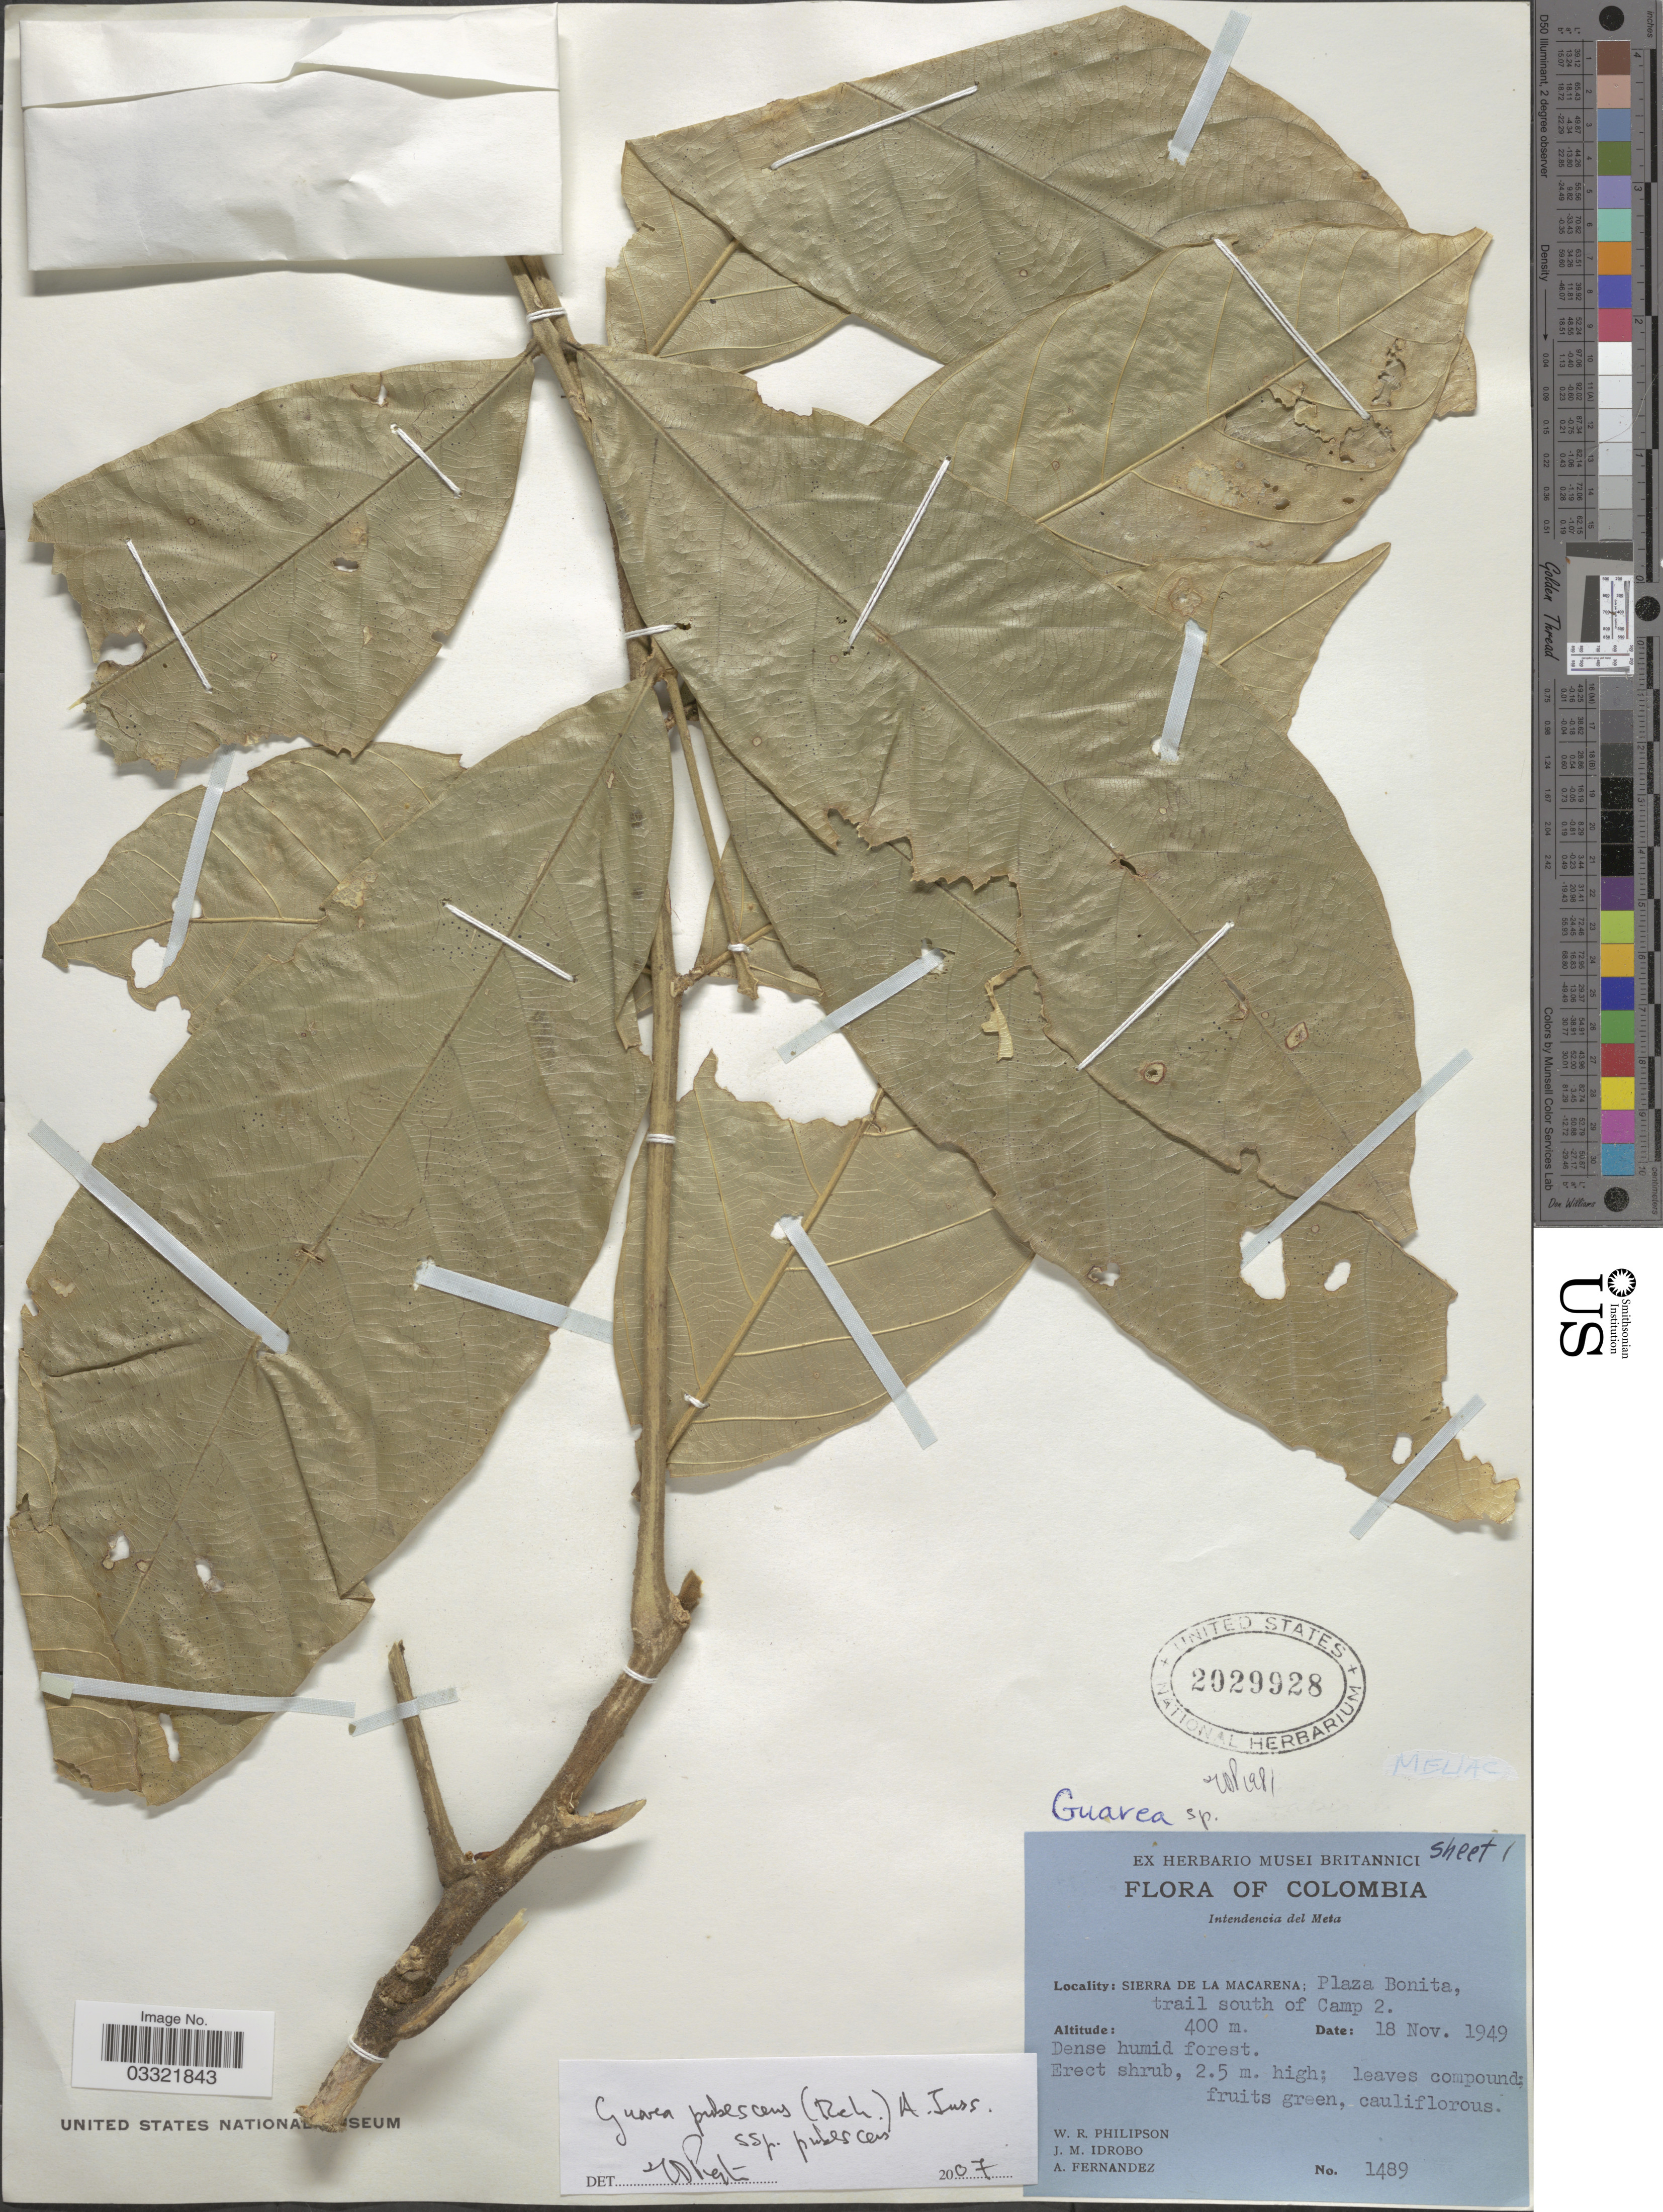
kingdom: Plantae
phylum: Tracheophyta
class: Magnoliopsida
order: Sapindales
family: Meliaceae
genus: Guarea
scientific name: Guarea pubescens subsp. pubescens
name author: (Rich.) A. Juss.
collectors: W. R. Philipson, J. M. Idrobo & A. Fernandez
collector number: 1489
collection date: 1949-11-18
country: Colombia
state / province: Meta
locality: Intendencia del Meta. Sierra de la Macarena; Plaza Bonita, trail south of Camp 2.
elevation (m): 400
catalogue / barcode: US 2029928